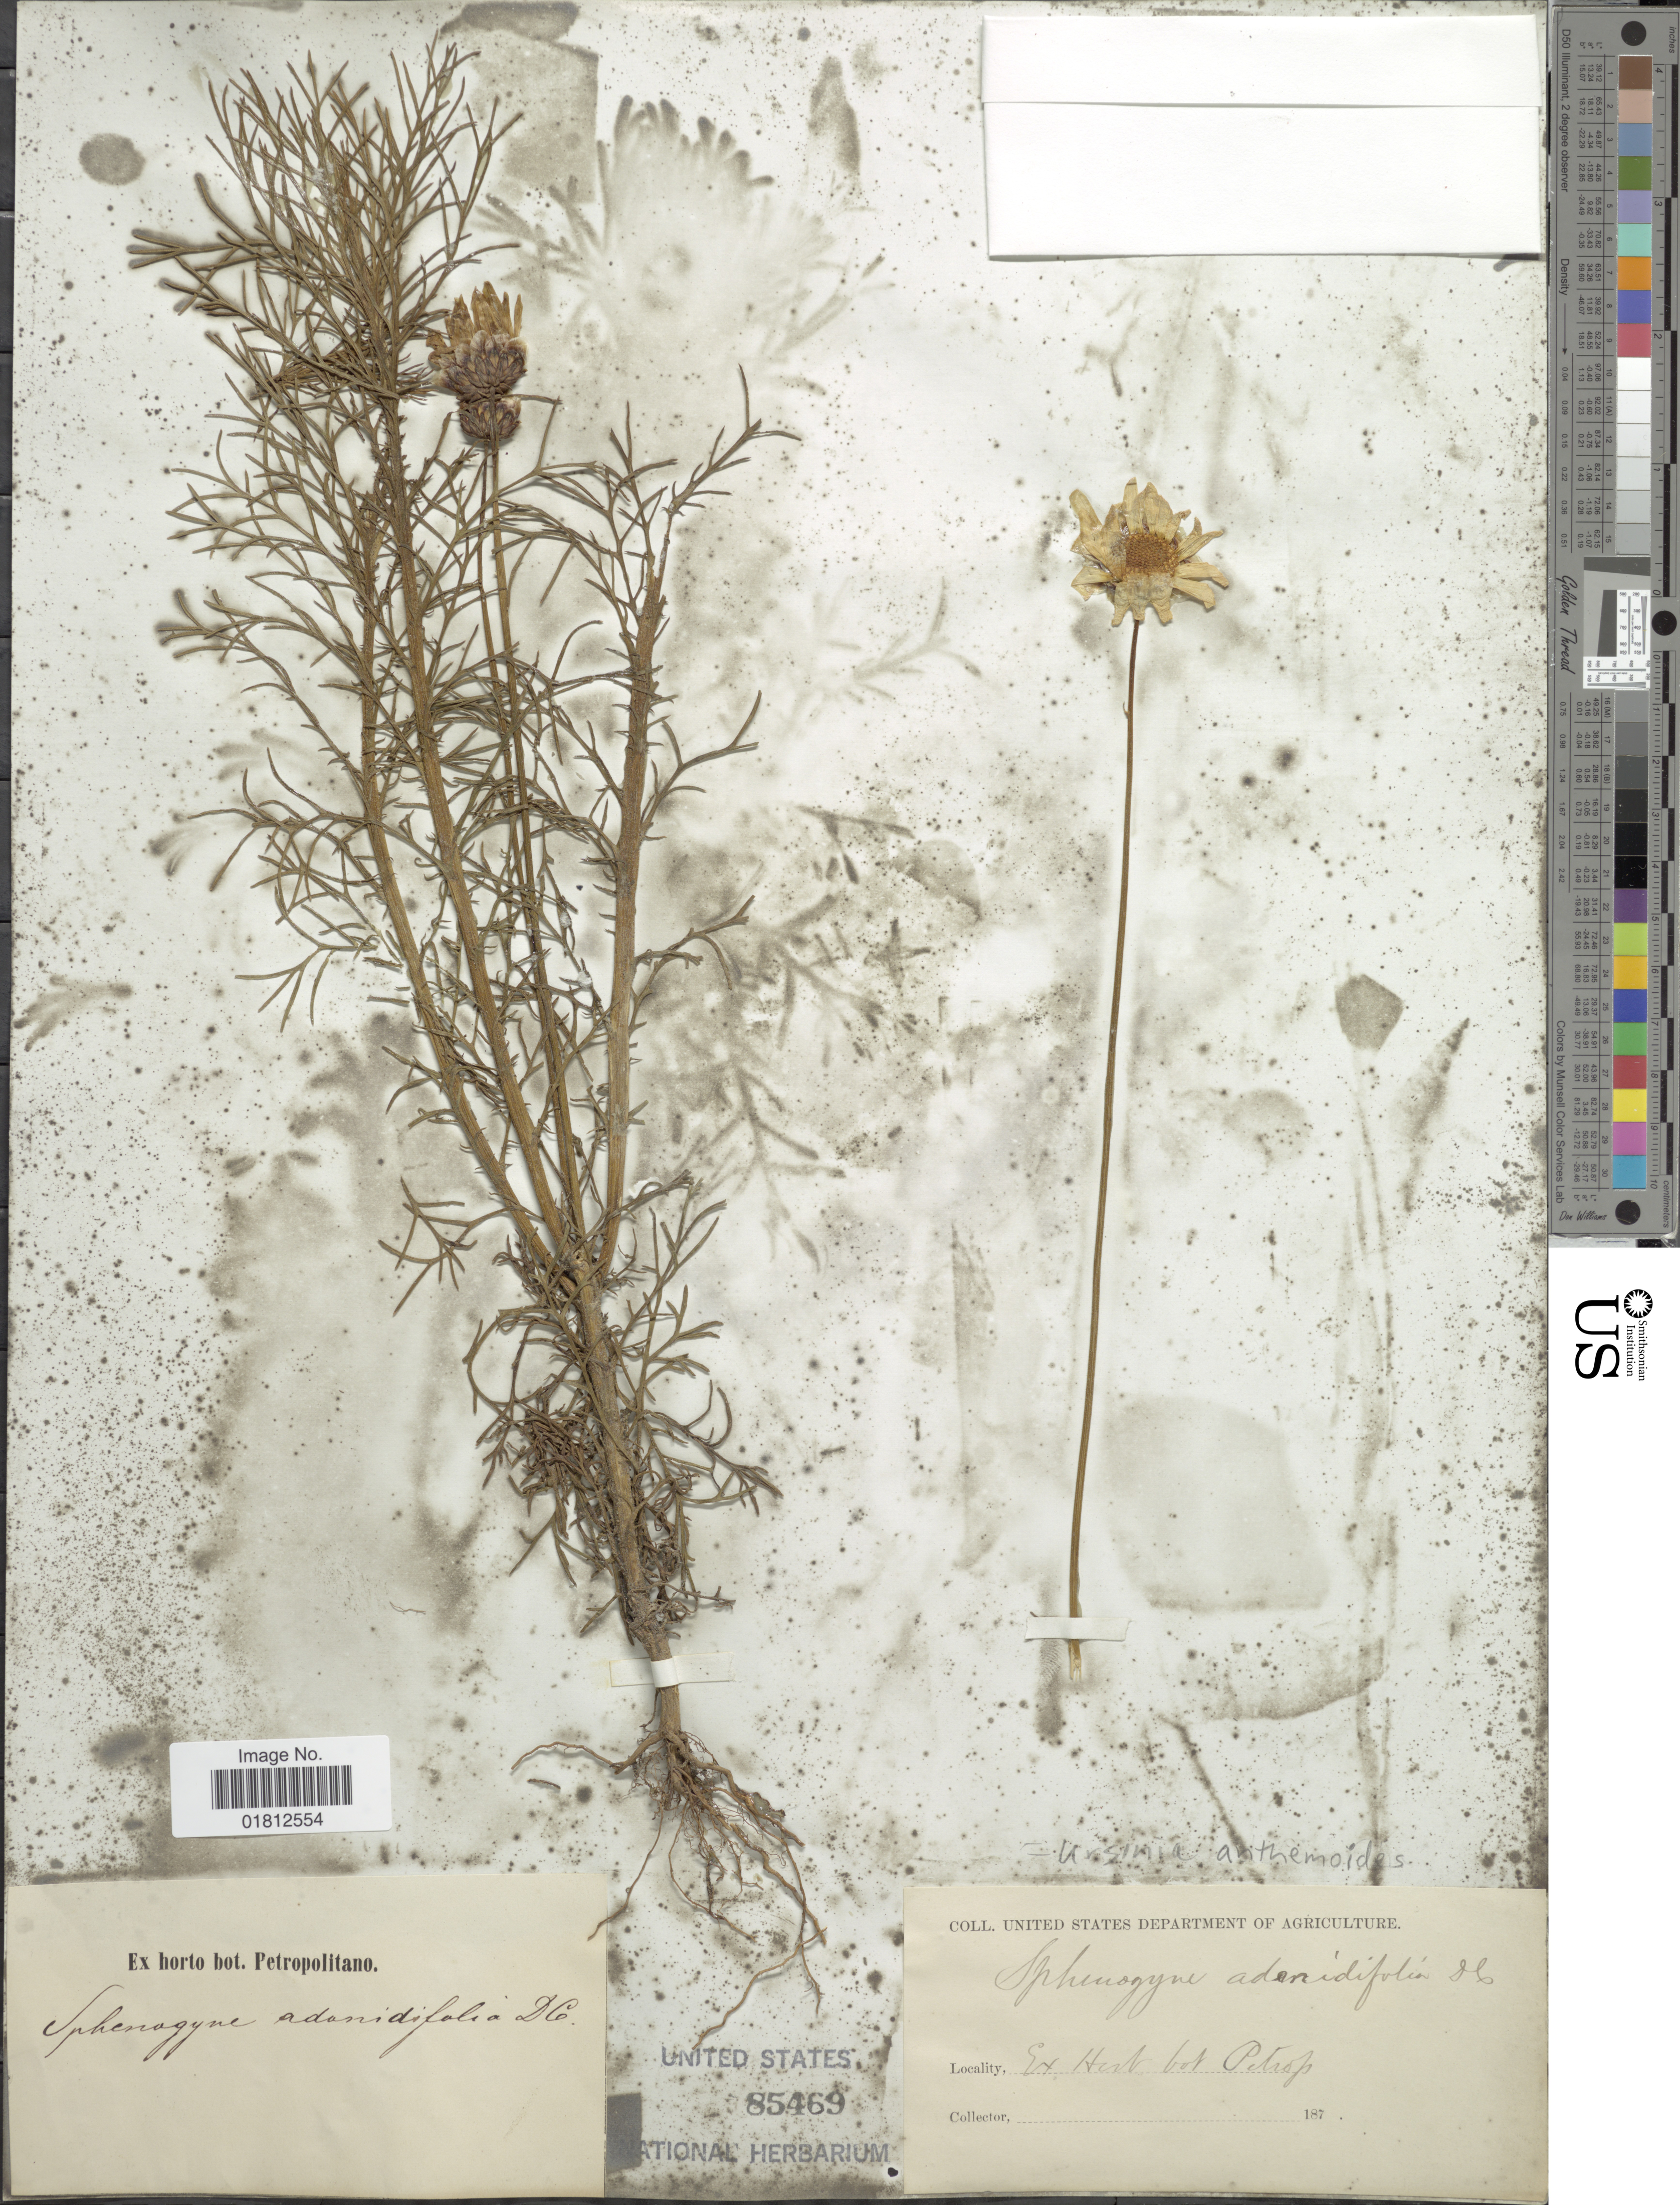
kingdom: Plantae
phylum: Tracheophyta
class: Magnoliopsida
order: Asterales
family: Asteraceae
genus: Ursinia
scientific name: Ursinia anthemoides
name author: (L.) Poir.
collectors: United States Department of Agriculture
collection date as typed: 187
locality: Ex horto bot. Petropolitano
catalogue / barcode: US 85469